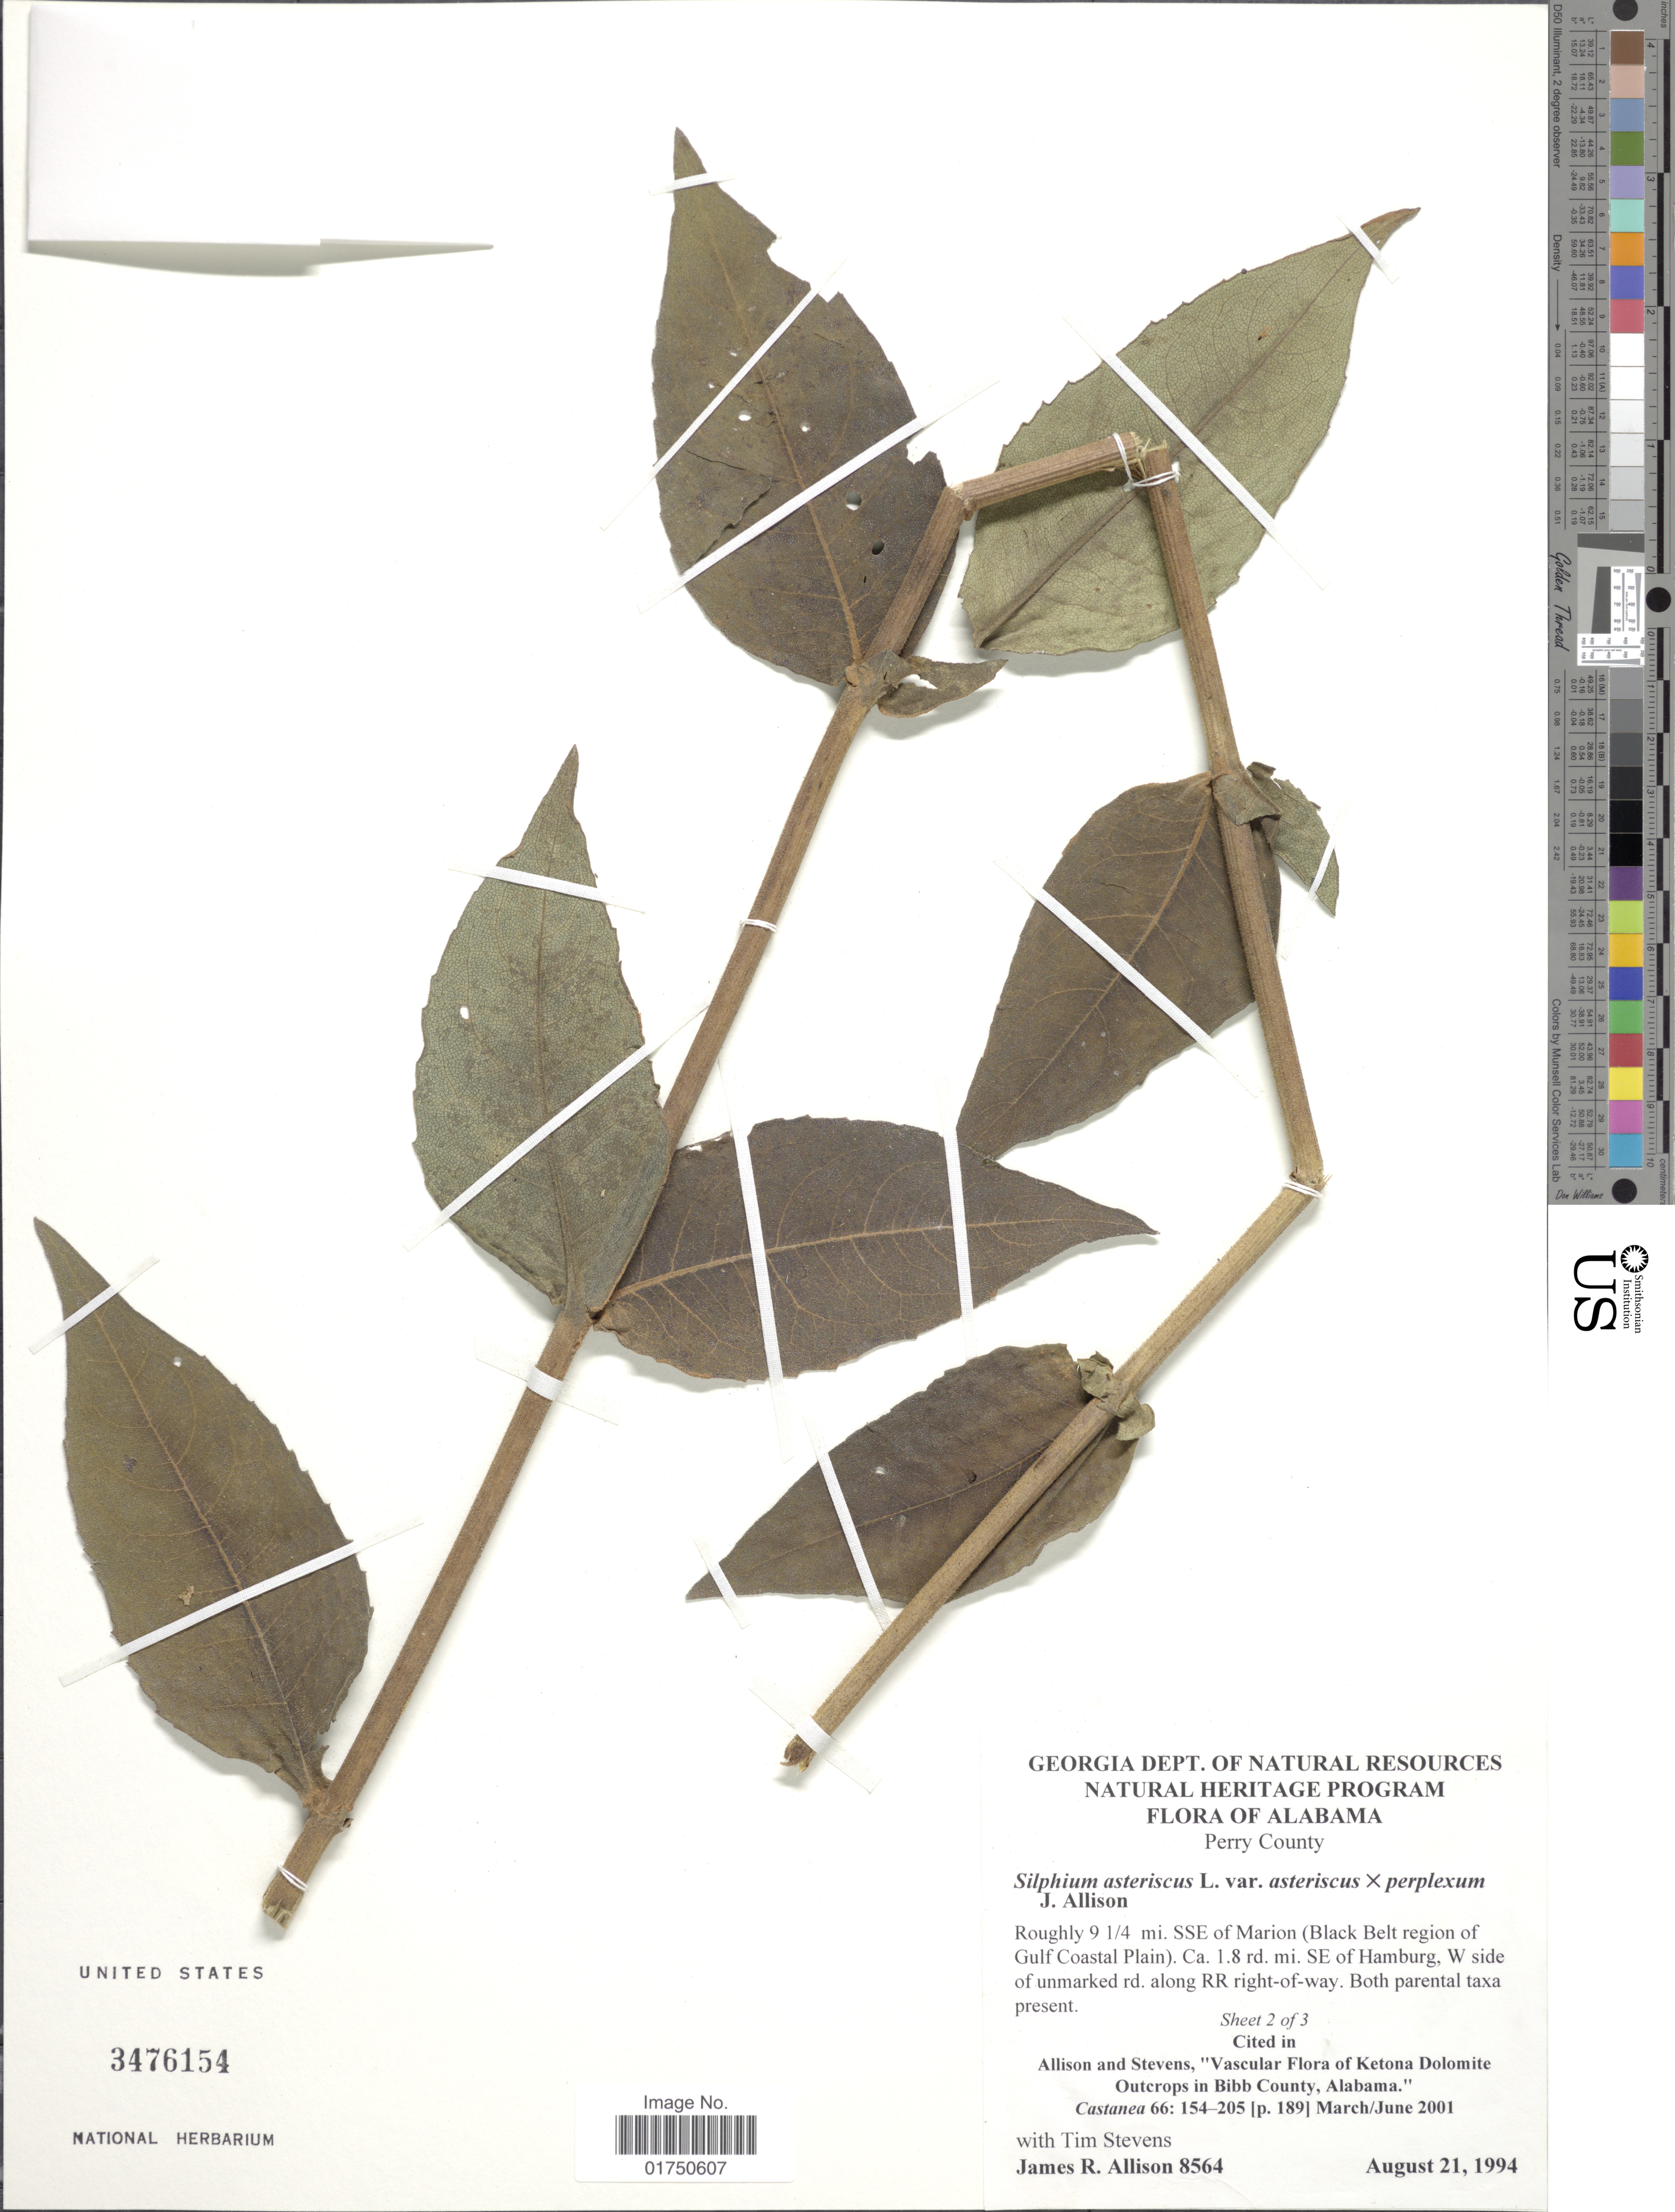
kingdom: Plantae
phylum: Tracheophyta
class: Magnoliopsida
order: Asterales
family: Asteraceae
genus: Silphium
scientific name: Silphium asteriscus var. asteriscus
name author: L.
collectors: T. Stevens & J. R. Allison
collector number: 8564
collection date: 1994-08-21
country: United States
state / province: Alabama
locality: Perry County. Roughly 9 1/4 mi. SSE of Marion (Black Belt region of Gulf Coastal Plain). Ca. 1.8 rd. mi. SE of Hamburg, W side of unmarked rd. along RR right-of-way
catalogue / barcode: US 3476154